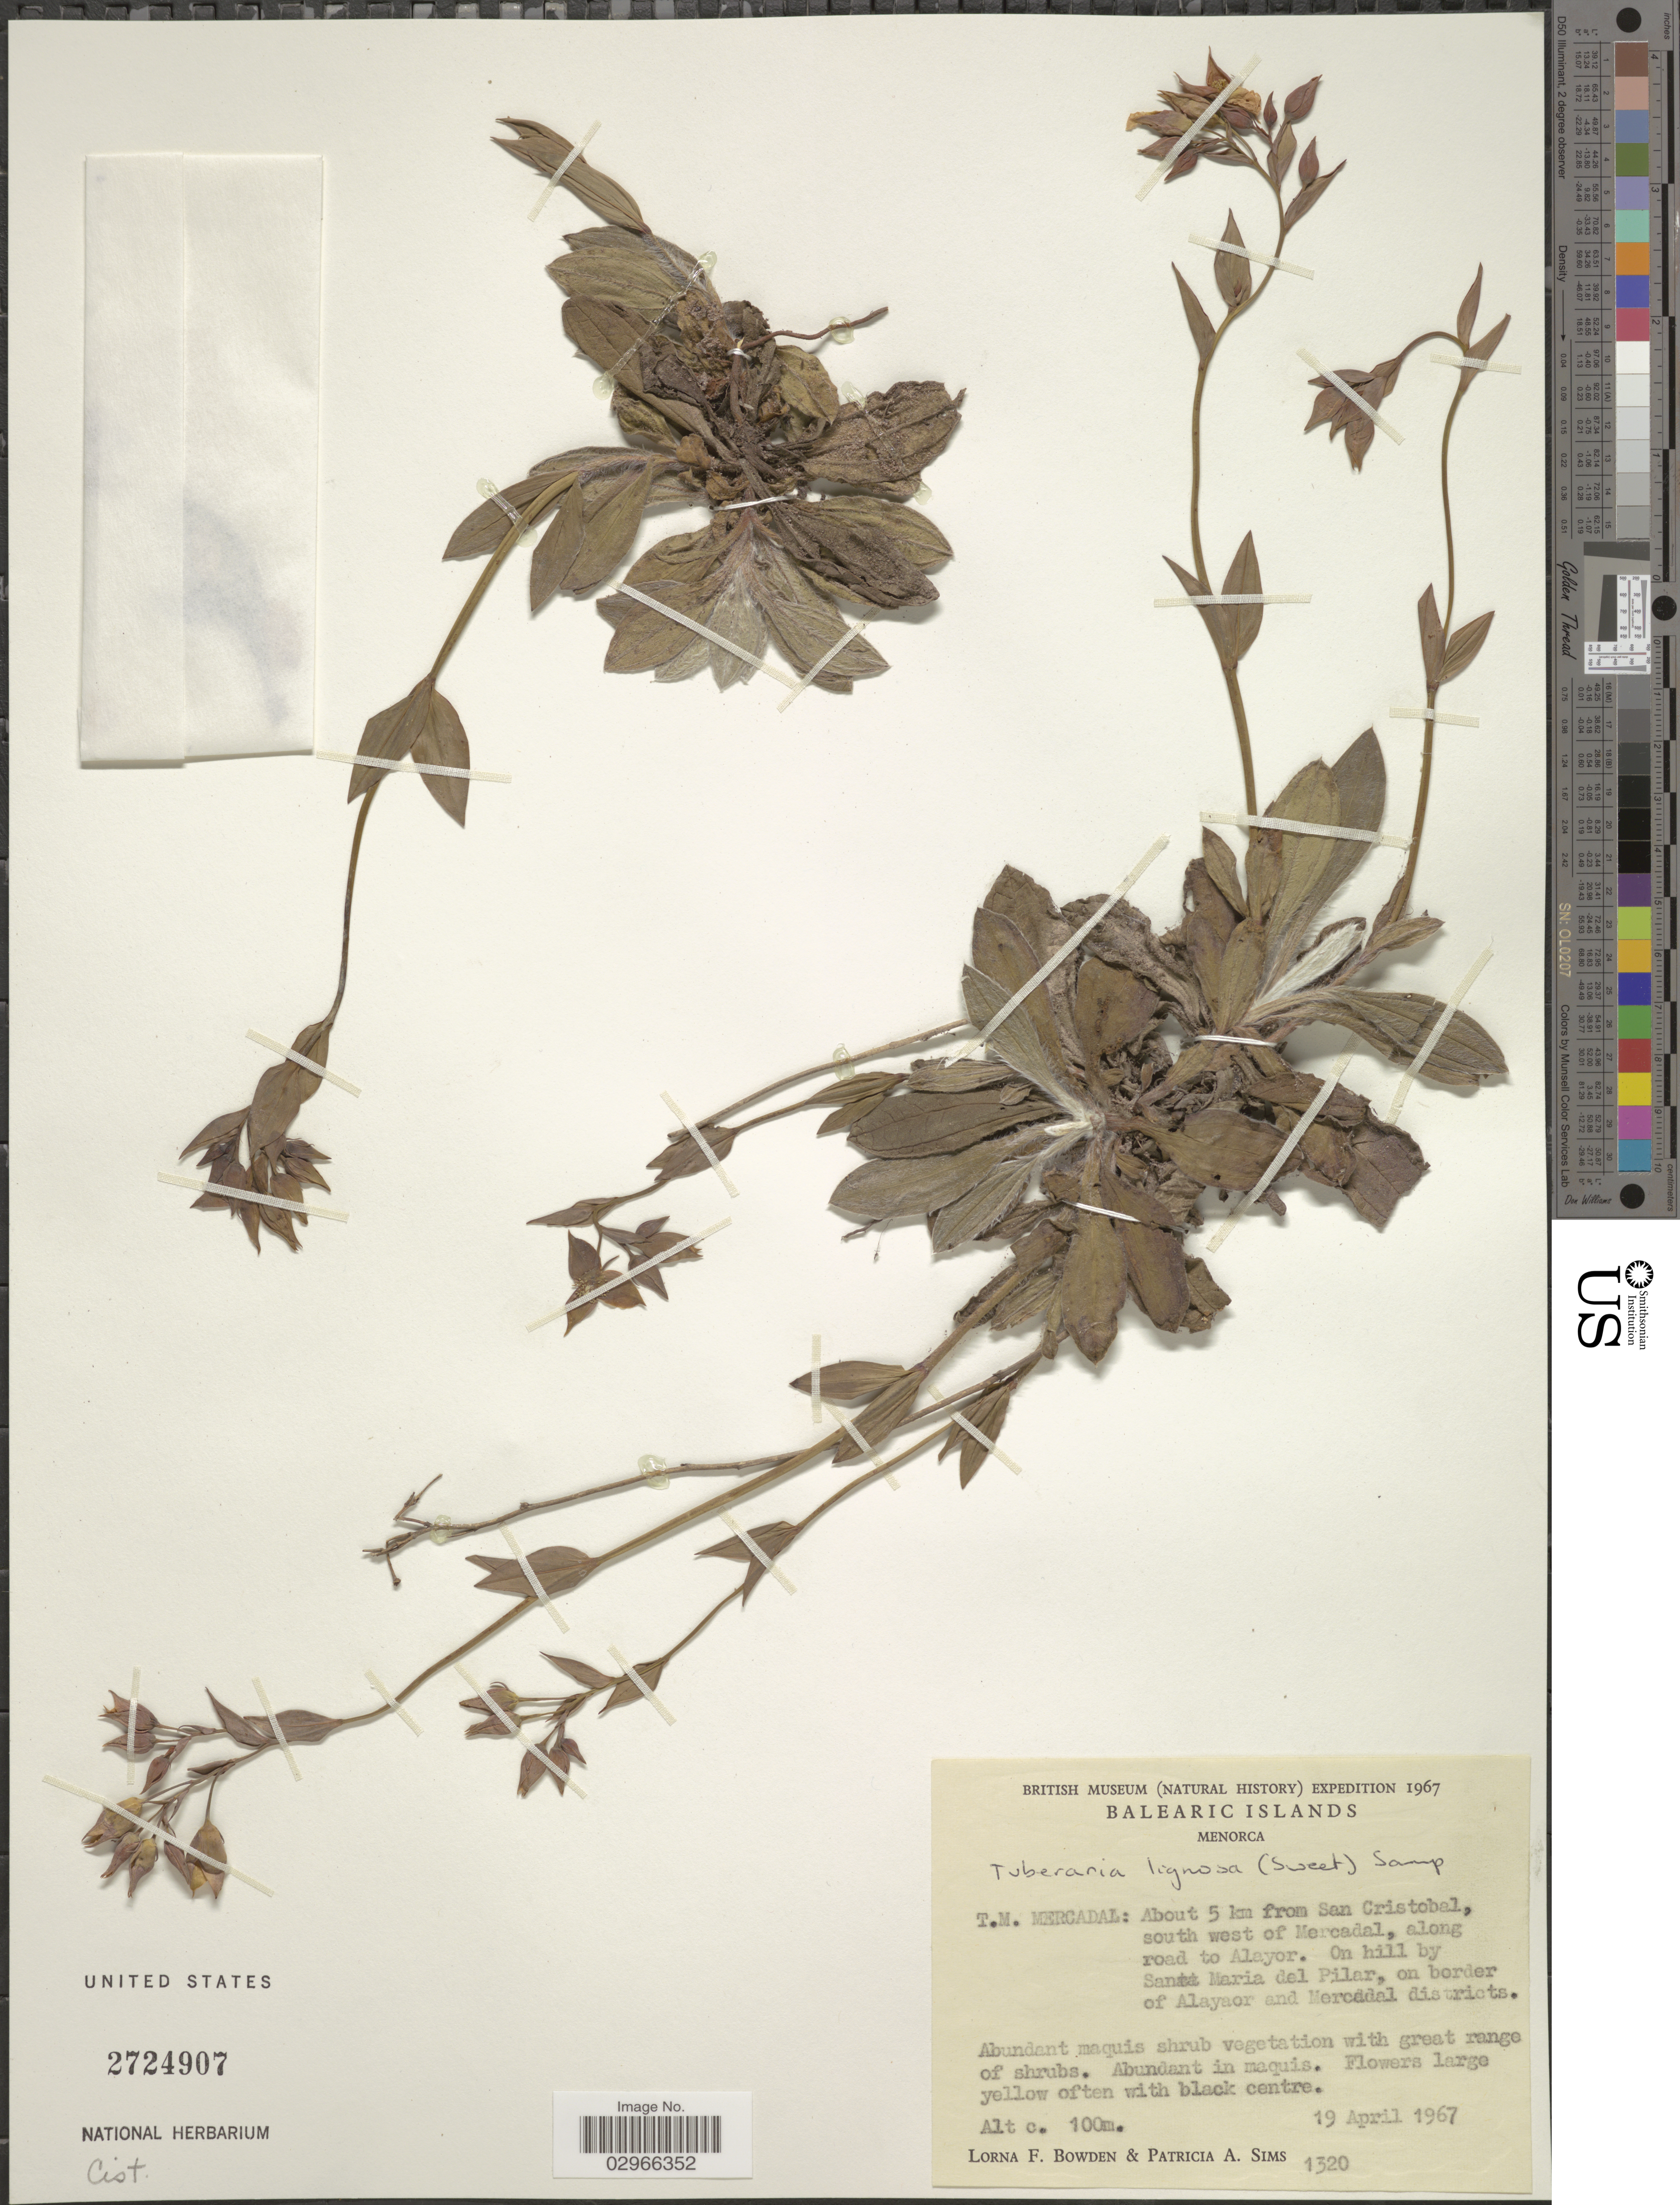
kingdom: Plantae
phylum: Tracheophyta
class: Magnoliopsida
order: Malvales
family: Cistaceae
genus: Tuberaria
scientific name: Tuberaria lignosa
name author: Samp.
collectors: L. F. Bowden & P. A. Sims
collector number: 1320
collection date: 1967-04-19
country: Spain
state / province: Islas Baleares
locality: Balearic Islands. Menorca. T.M. Mercadal: About 5 km from San Cristobal, south west of Mercadal, along road to Alayor. On hill by Santa Maria del Milar, on border of Alayaor and Mercadal districts.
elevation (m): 100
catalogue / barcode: US 2724907